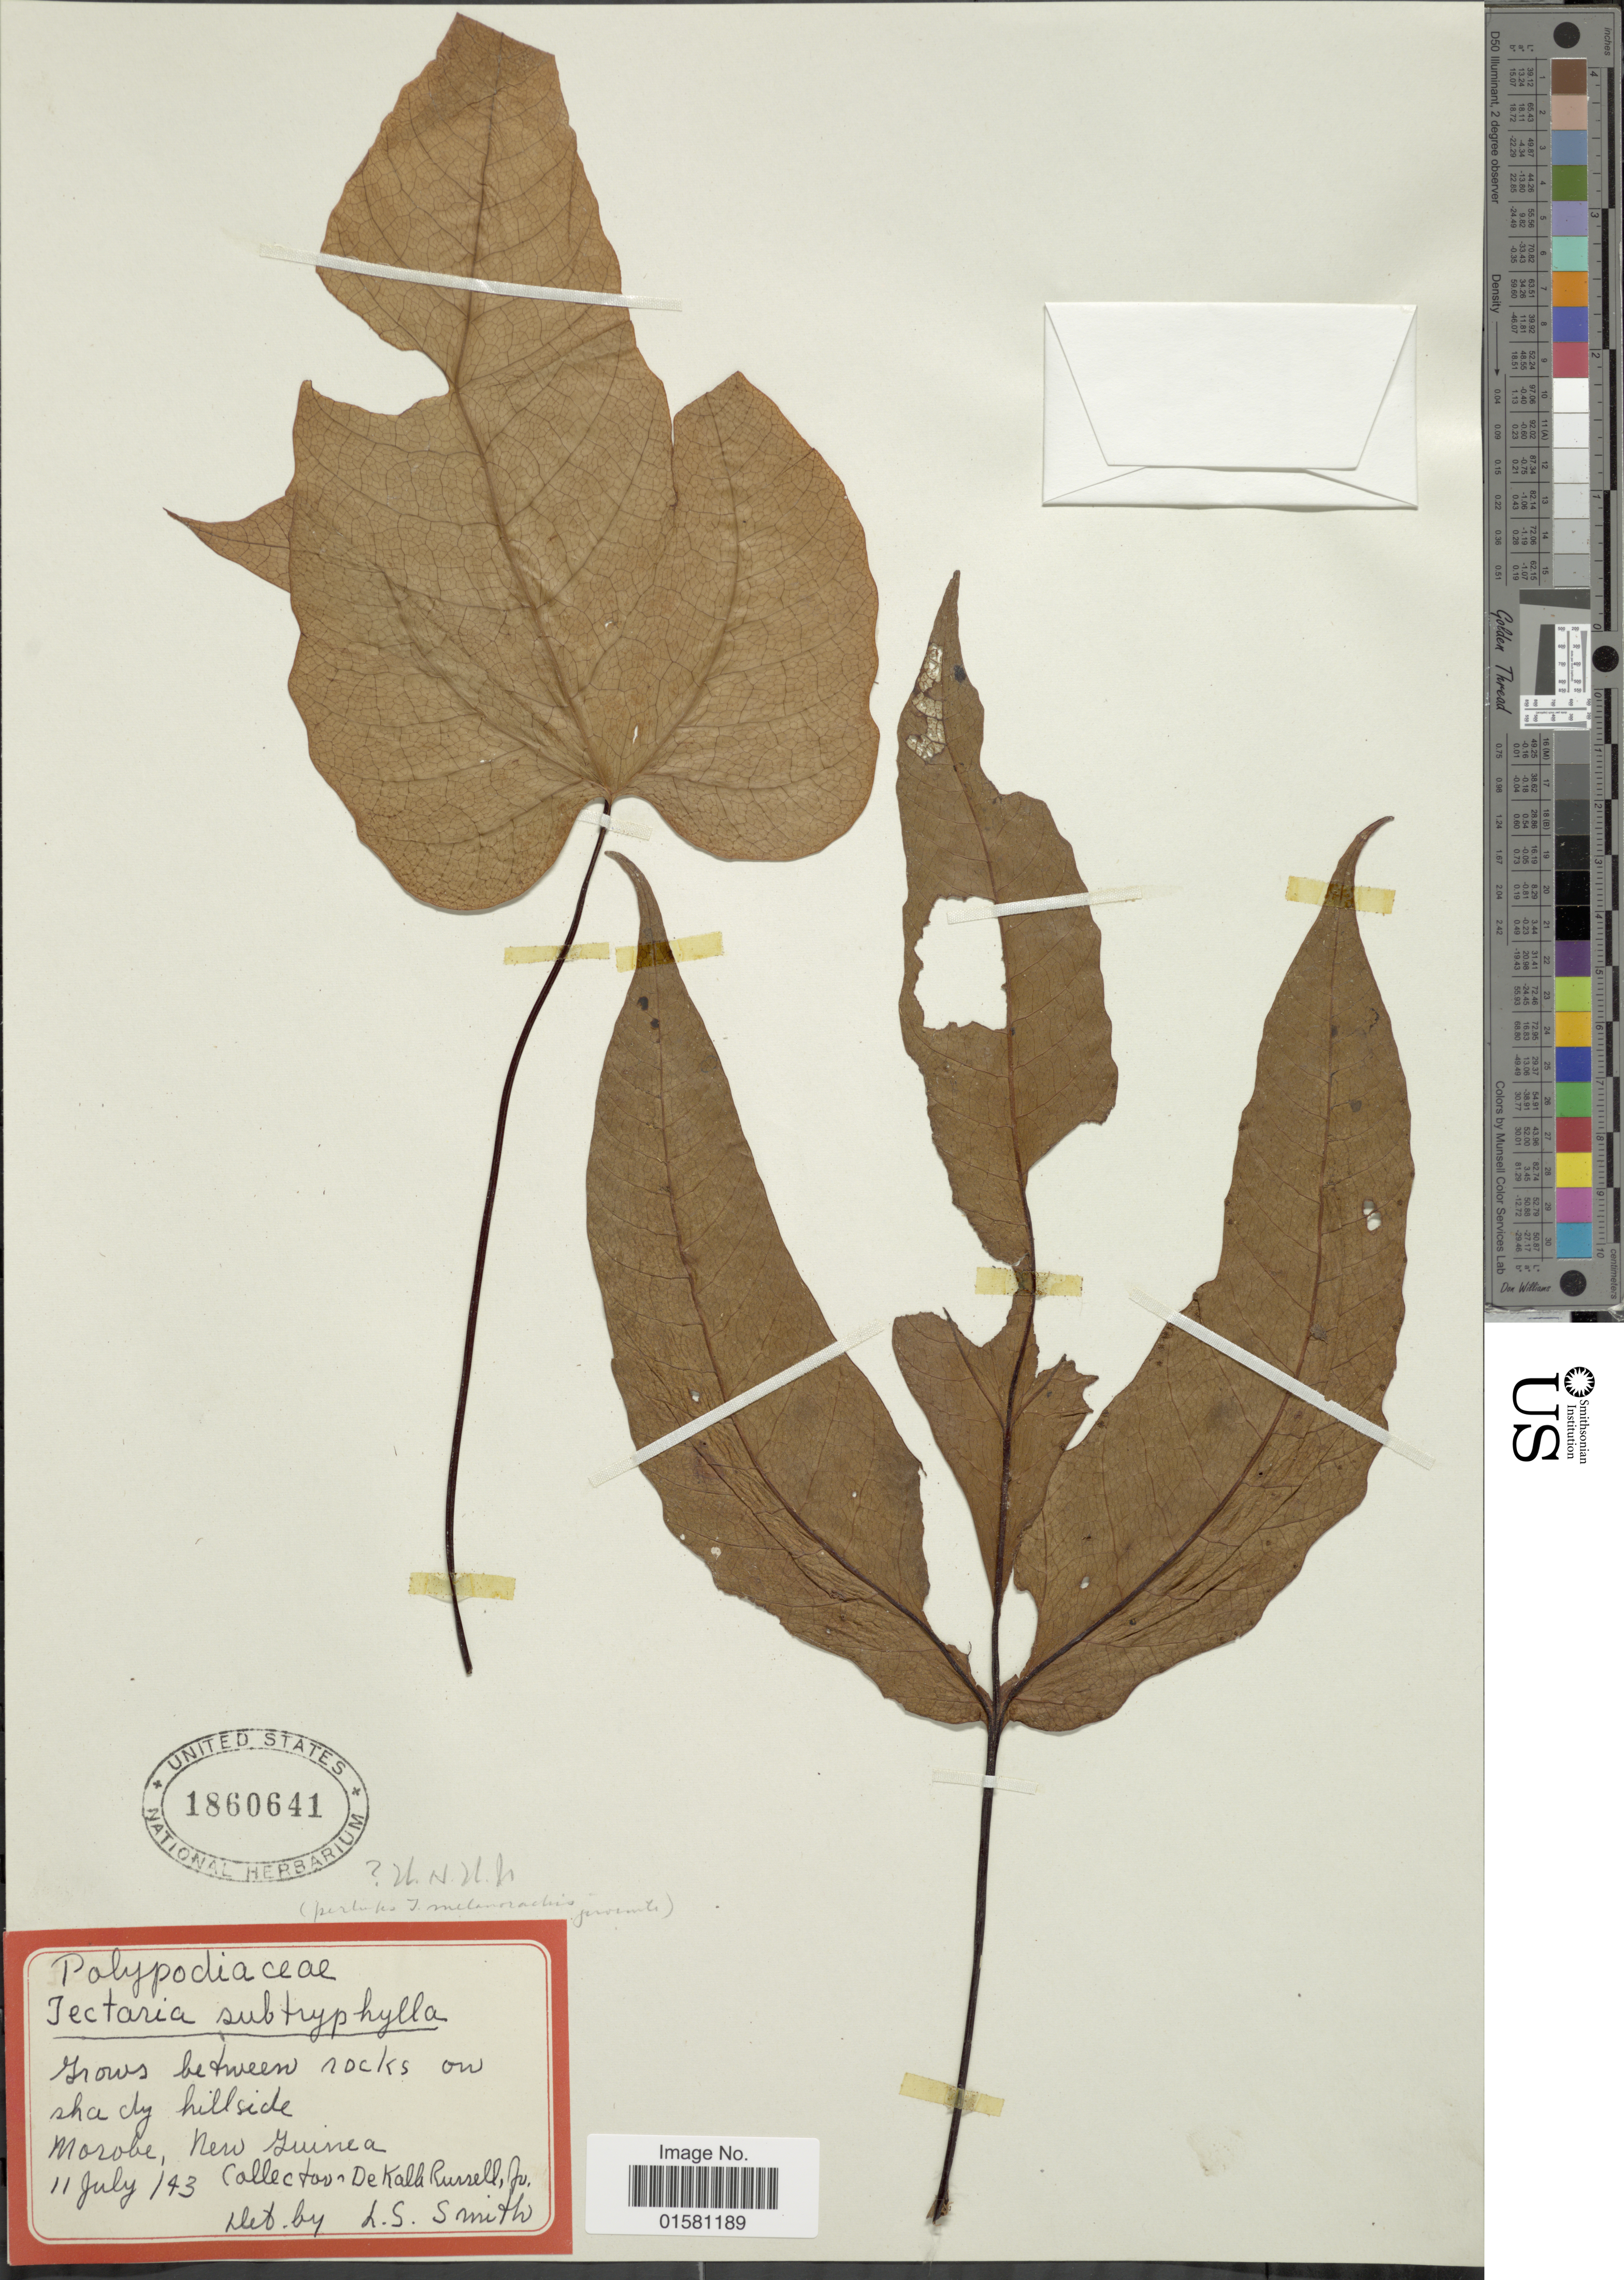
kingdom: Plantae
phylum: Tracheophyta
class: Polypodiopsida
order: Polypodiales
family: Tectariaceae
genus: Tectaria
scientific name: Tectaria melanorachis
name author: (Baker) Copel.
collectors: D. K. Russell Jr.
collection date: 1943-07-11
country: Papua New Guinea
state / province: Morobe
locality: Morobe, New Juinea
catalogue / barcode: US 1860641